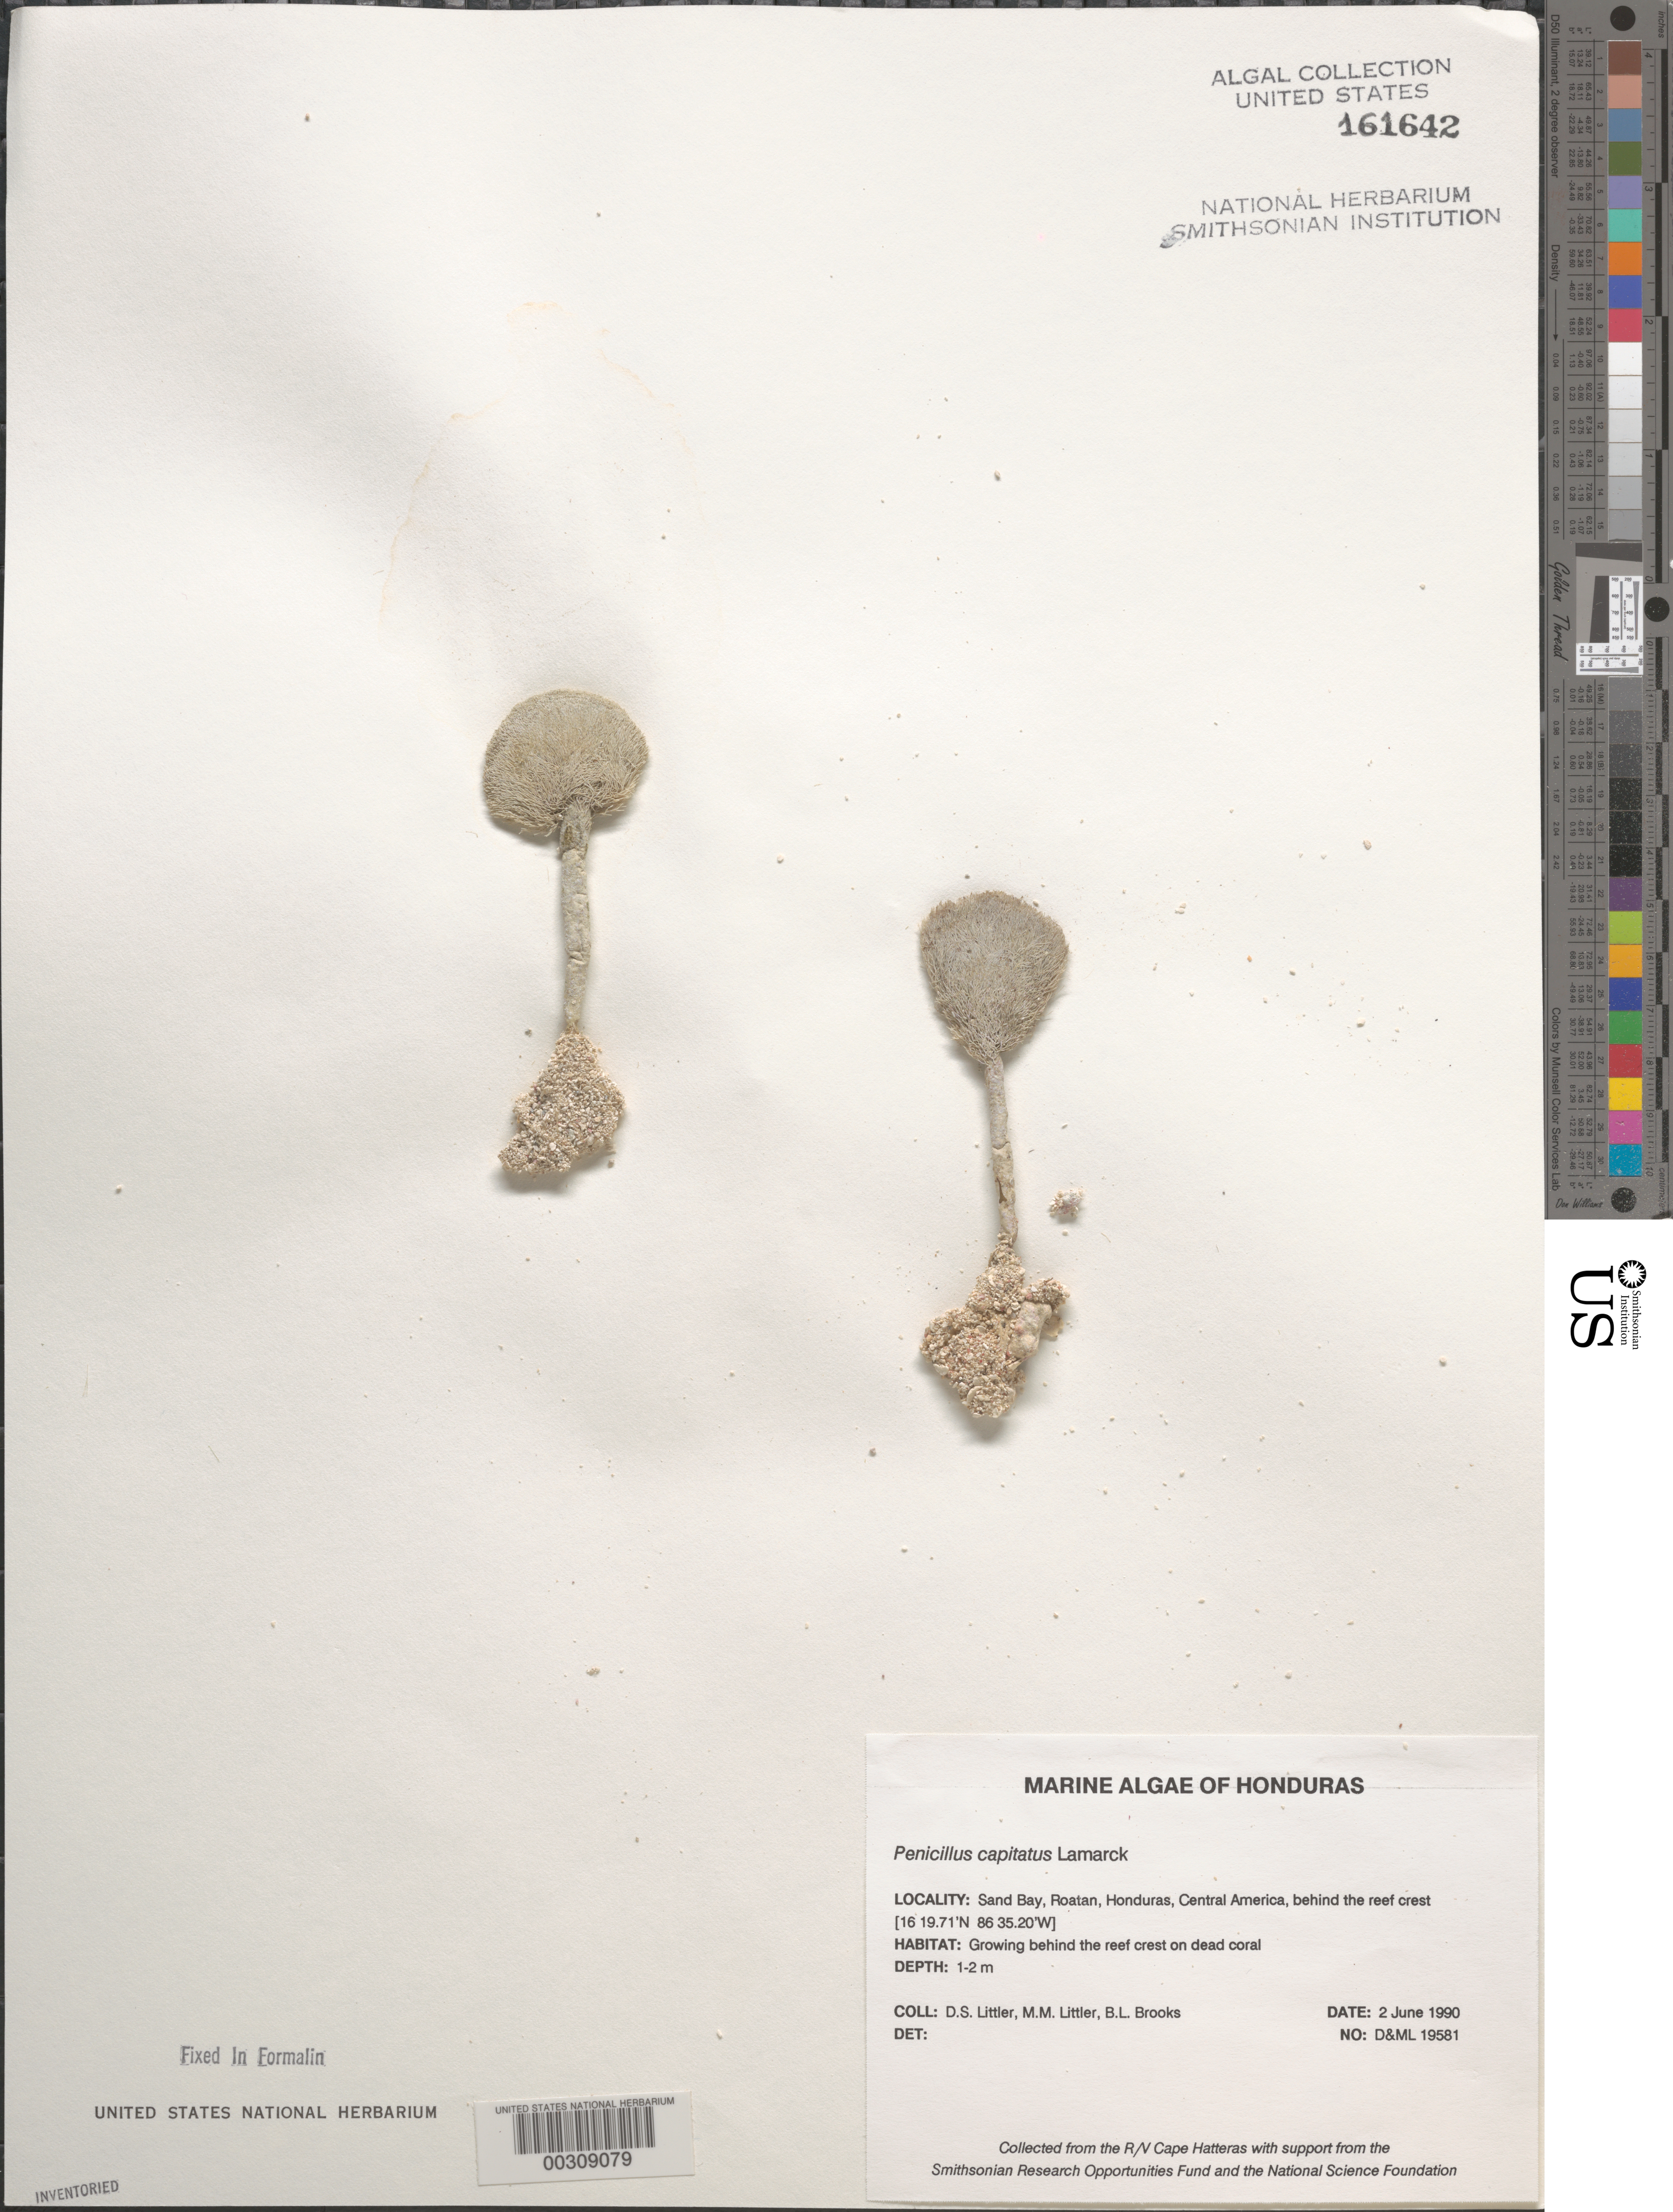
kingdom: Plantae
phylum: Chlorophyta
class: Ulvophyceae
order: Bryopsidales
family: Udoteaceae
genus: Penicillus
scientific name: Penicillus capitatus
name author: Lam.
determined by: Littler, D. S.; Littler, M. M.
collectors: D. S. Littler, M. M. Littler & B. Brooks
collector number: D&ML 19581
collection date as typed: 02 Jun 1990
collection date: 1990-06-02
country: Honduras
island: Roatan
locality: Sand Bay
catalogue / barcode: US 161642